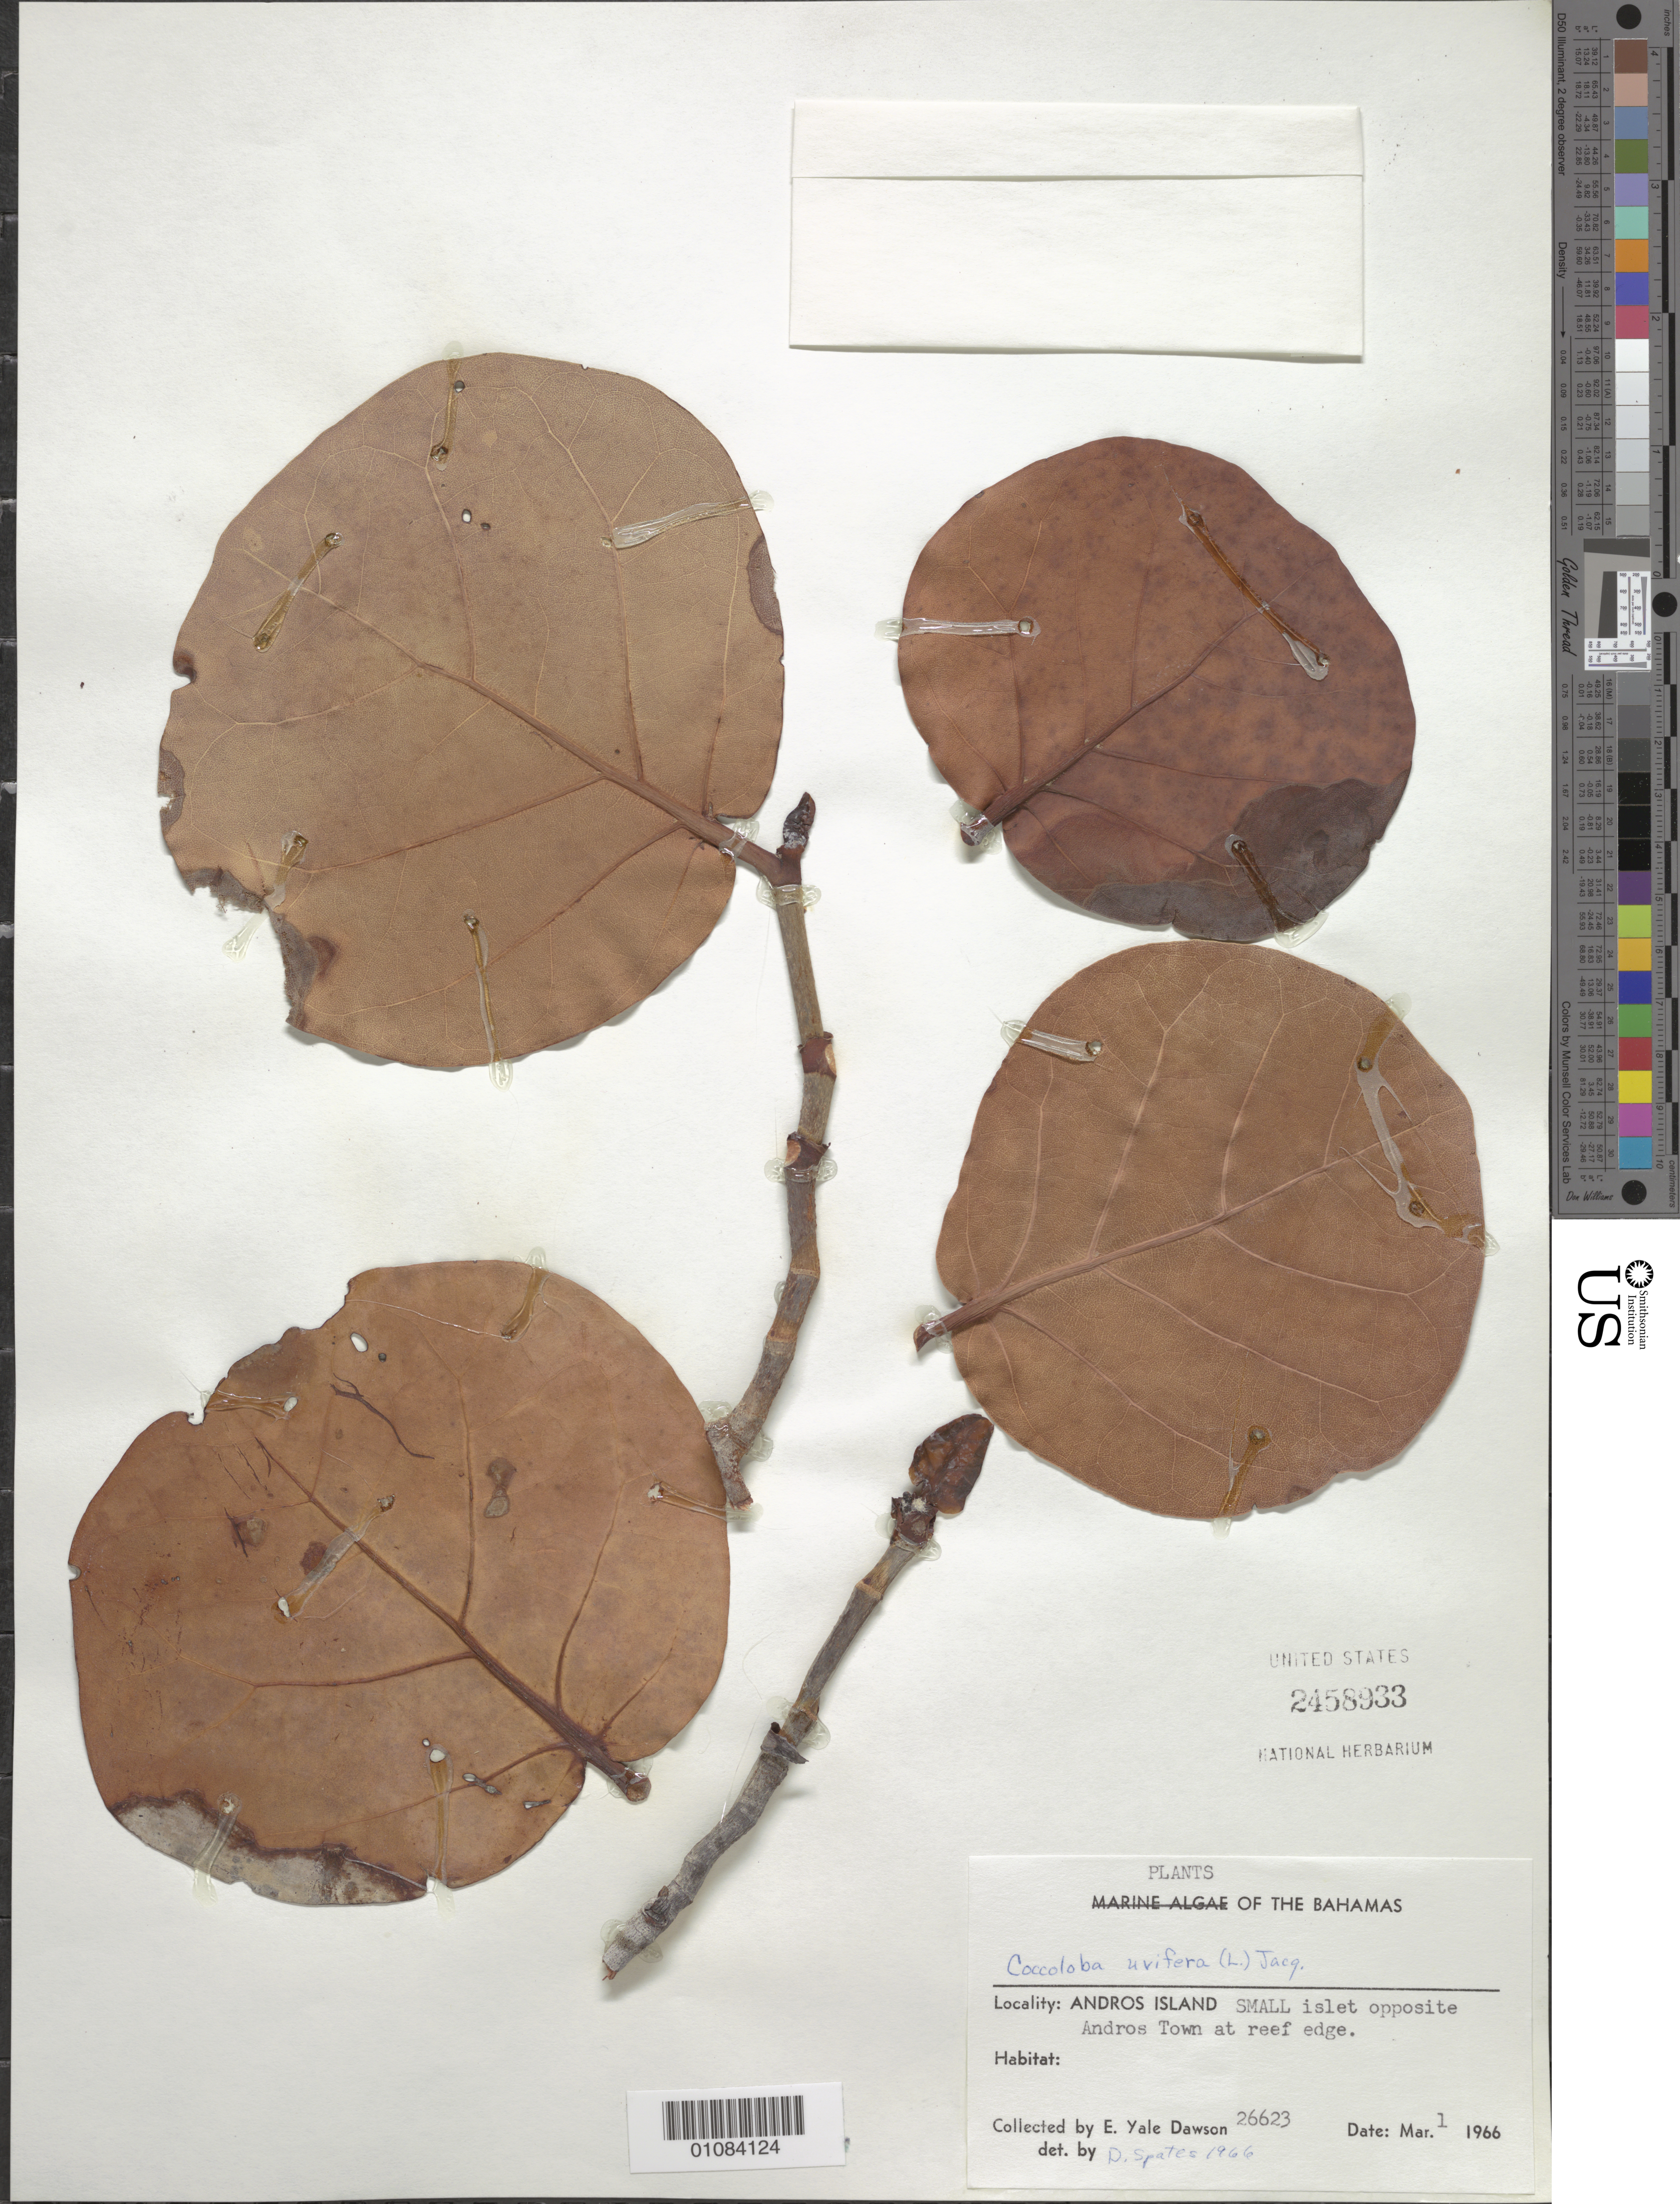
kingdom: Plantae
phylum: Tracheophyta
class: Magnoliopsida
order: Caryophyllales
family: Polygonaceae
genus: Coccoloba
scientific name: Coccoloba uvifera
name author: L.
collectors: E. Y. Dawson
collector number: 26623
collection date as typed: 01 Mar 1966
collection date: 1966-03-01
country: Bahamas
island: Andros I.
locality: Andros Island: SMALL islet opposite Andros Town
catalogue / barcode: US 2458933